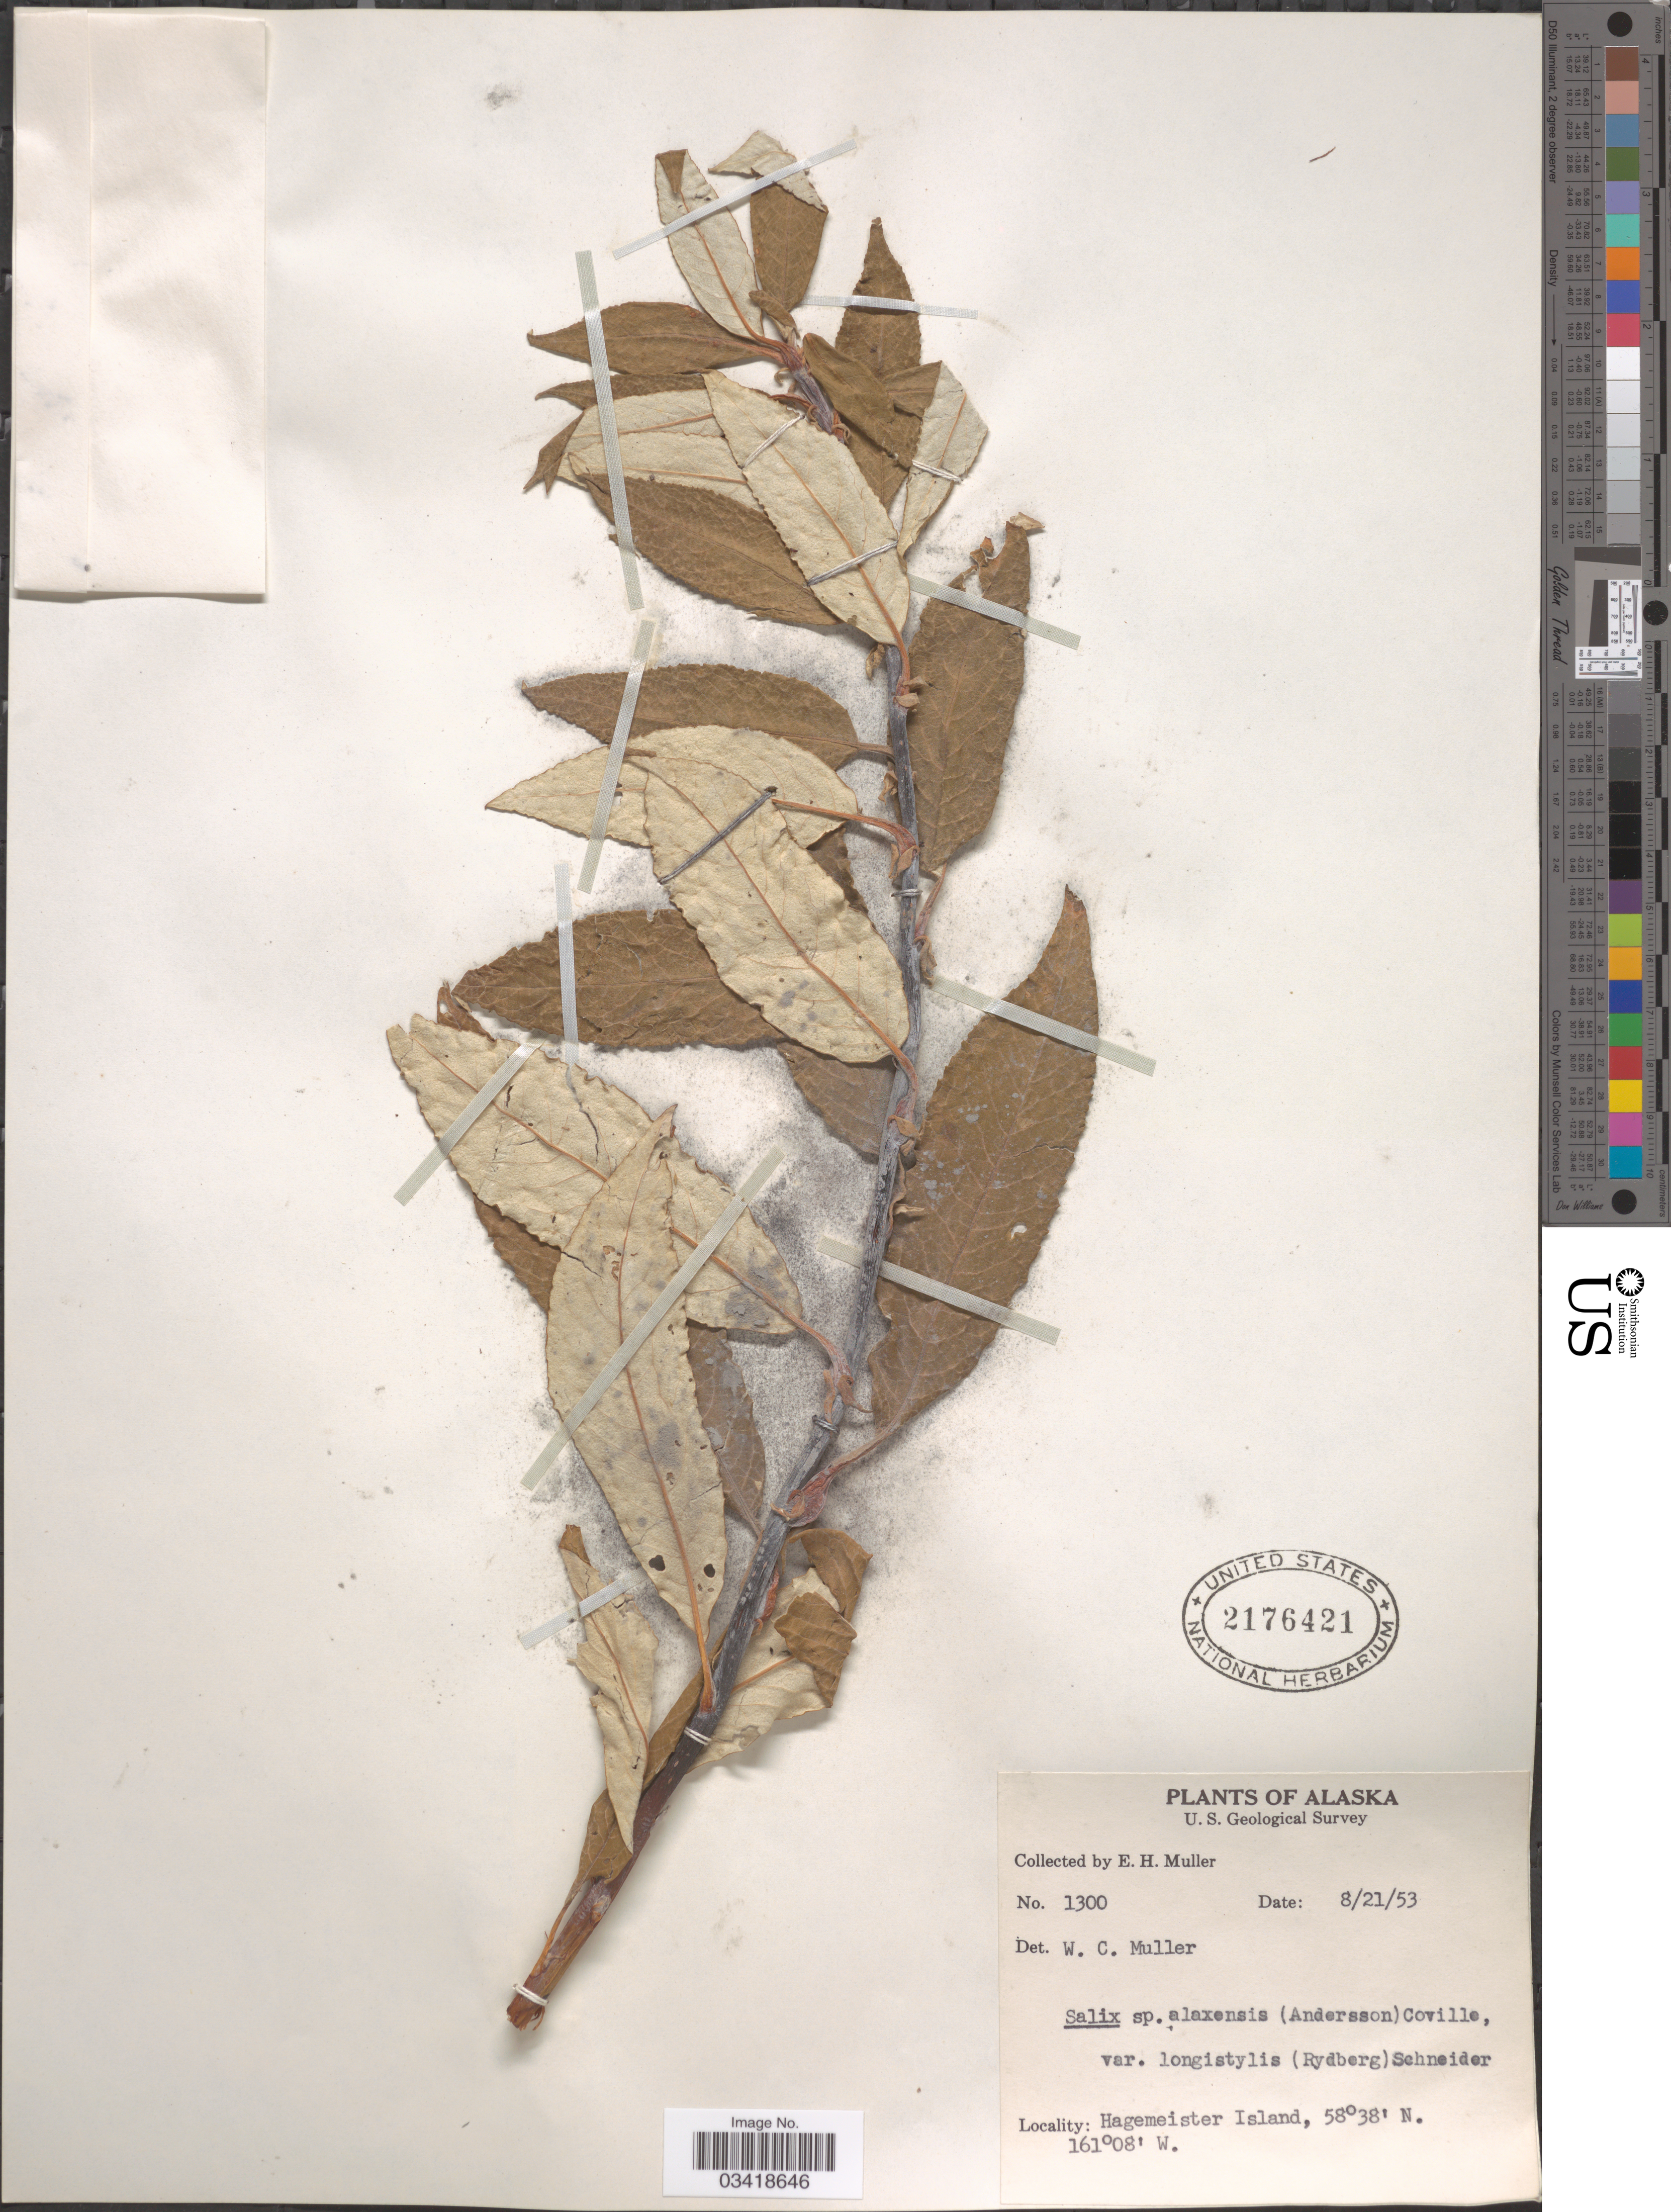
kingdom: Plantae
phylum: Tracheophyta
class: Magnoliopsida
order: Malpighiales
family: Salicaceae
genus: Salix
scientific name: Salix alaxensis var. longistylis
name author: (Rydb.) C.K. Schneid.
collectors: E. H. Muller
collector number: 1300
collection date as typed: Transcribed d/m/y: 21/8/53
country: United States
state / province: Alaska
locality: Hagemeister Island.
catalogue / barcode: US 2176421